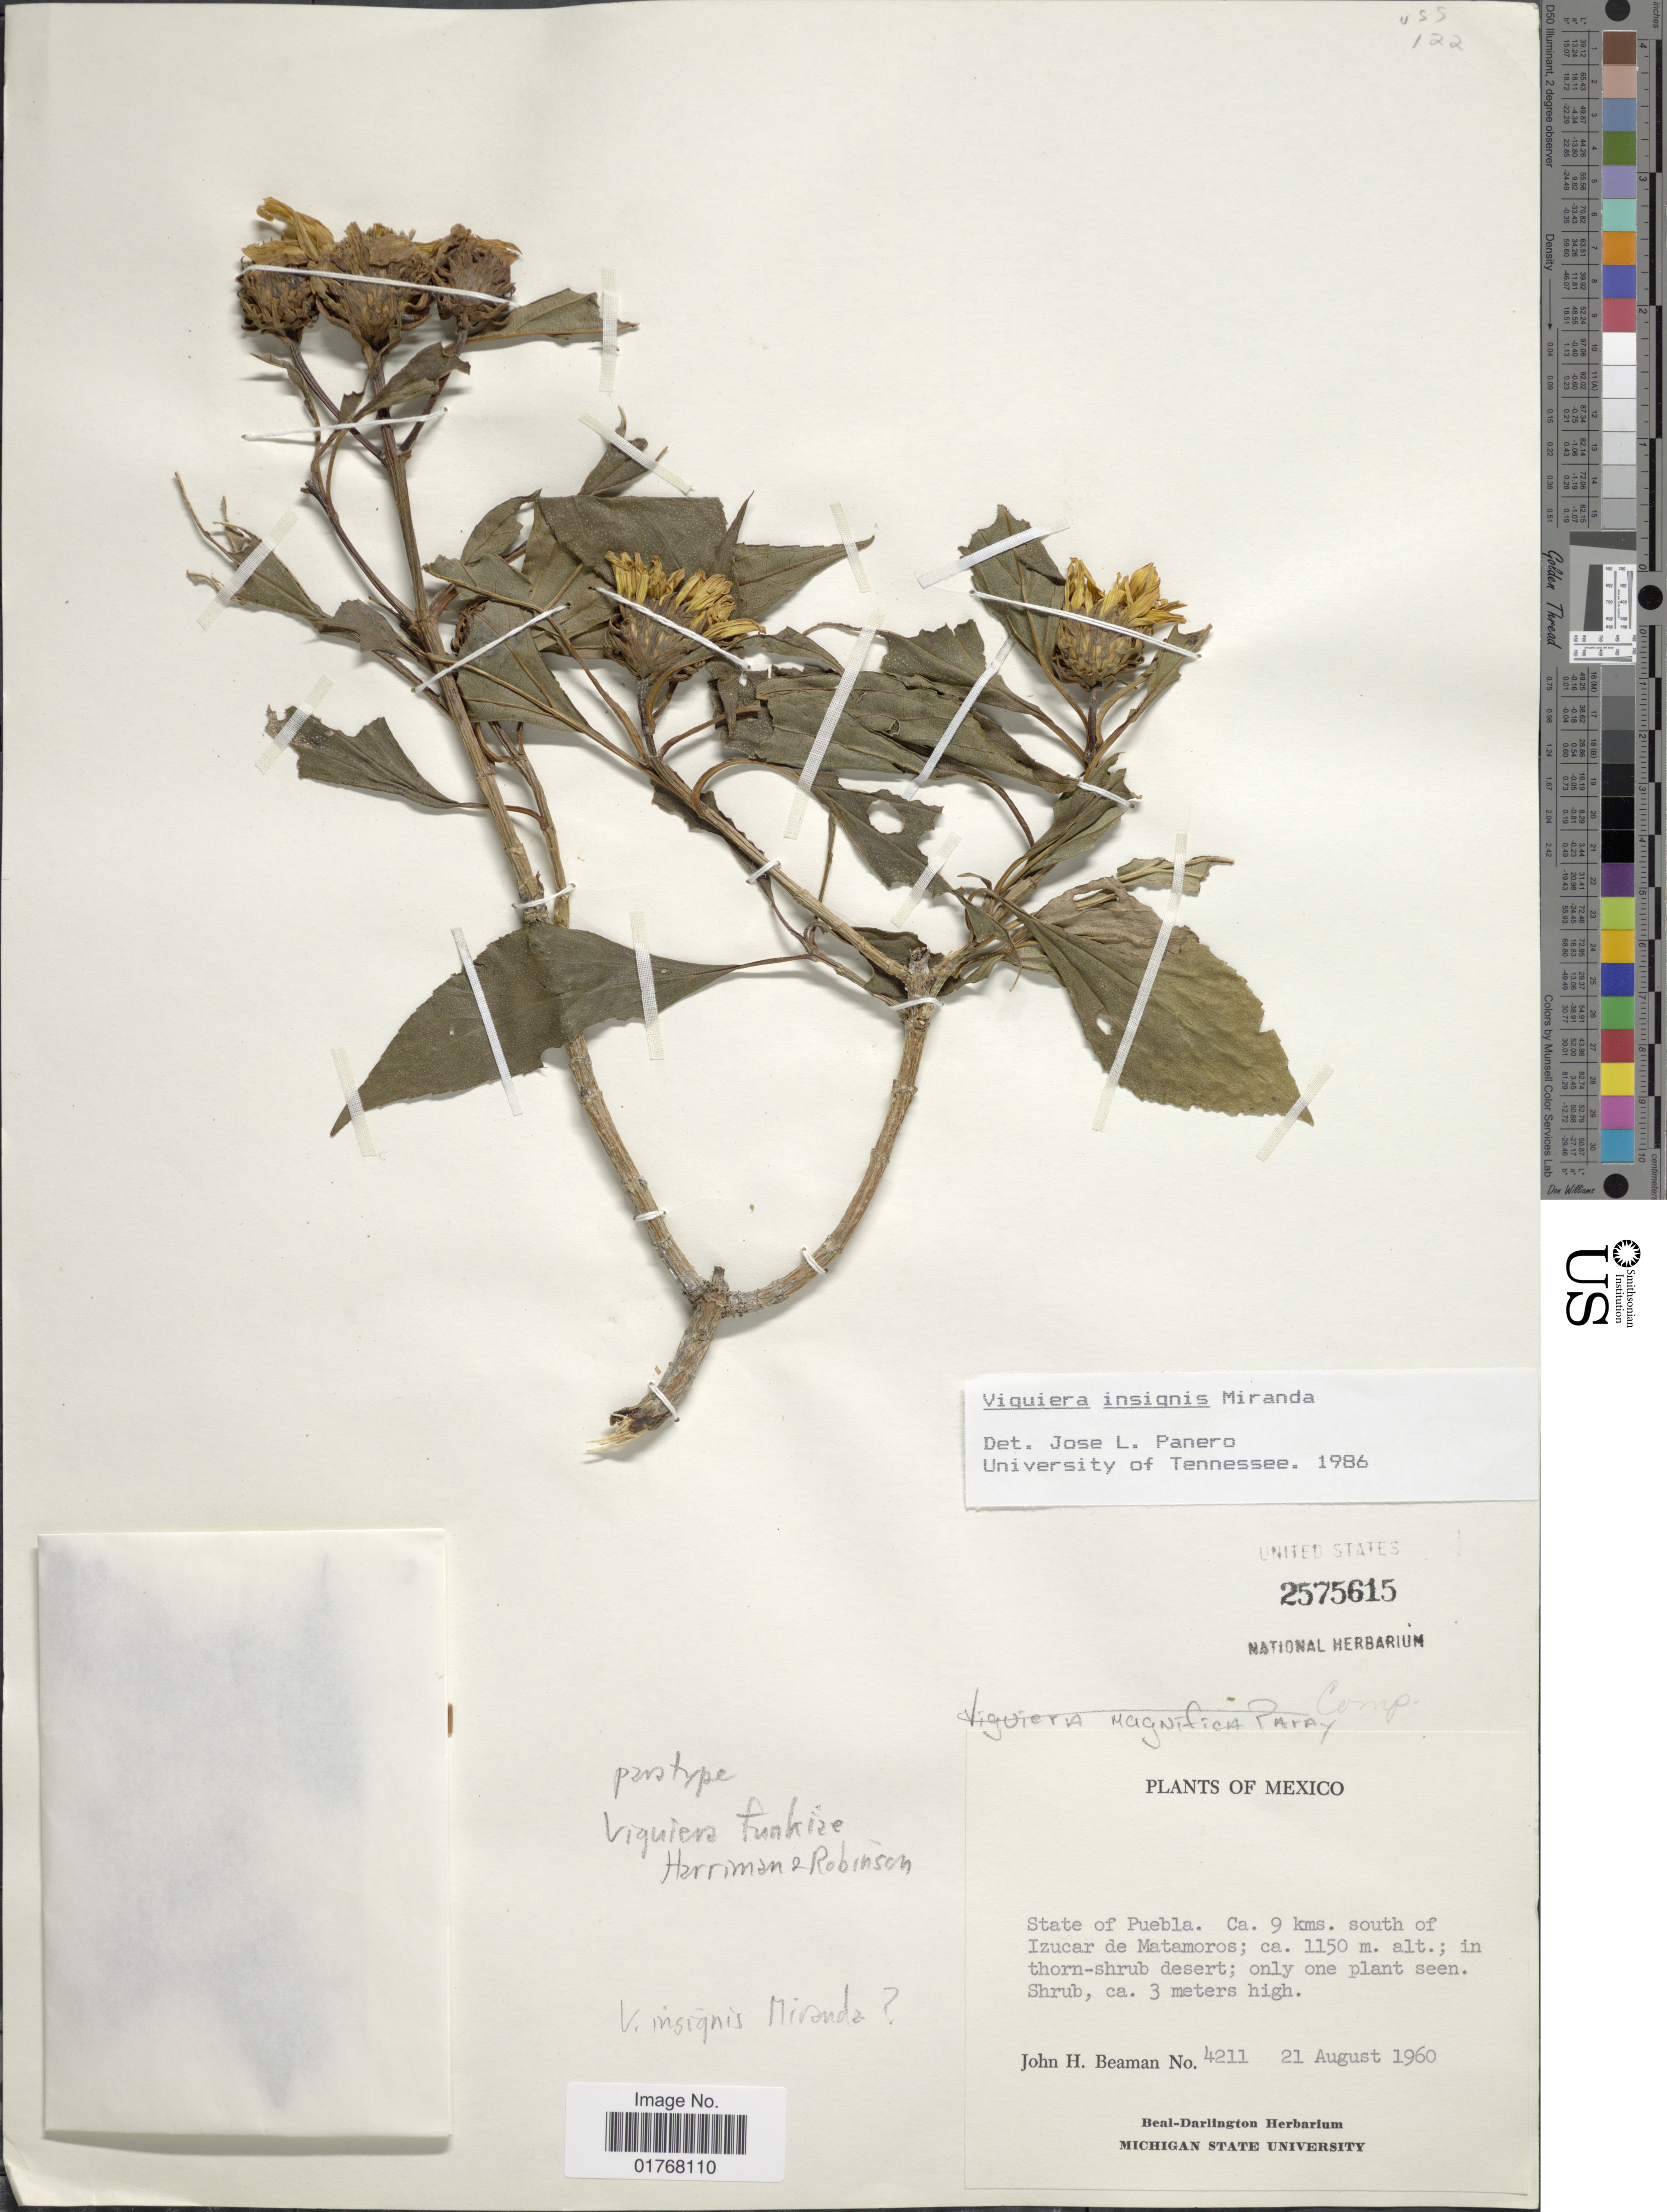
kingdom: Plantae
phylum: Tracheophyta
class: Magnoliopsida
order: Asterales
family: Asteraceae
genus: Viguiera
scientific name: Viguiera insignis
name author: Miranda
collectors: J. H. Beaman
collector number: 4211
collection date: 1960-08-21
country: Mexico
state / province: Puebla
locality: Ca. 9 kms south of Izucar de Matamoros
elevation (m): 1150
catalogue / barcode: US 2575615